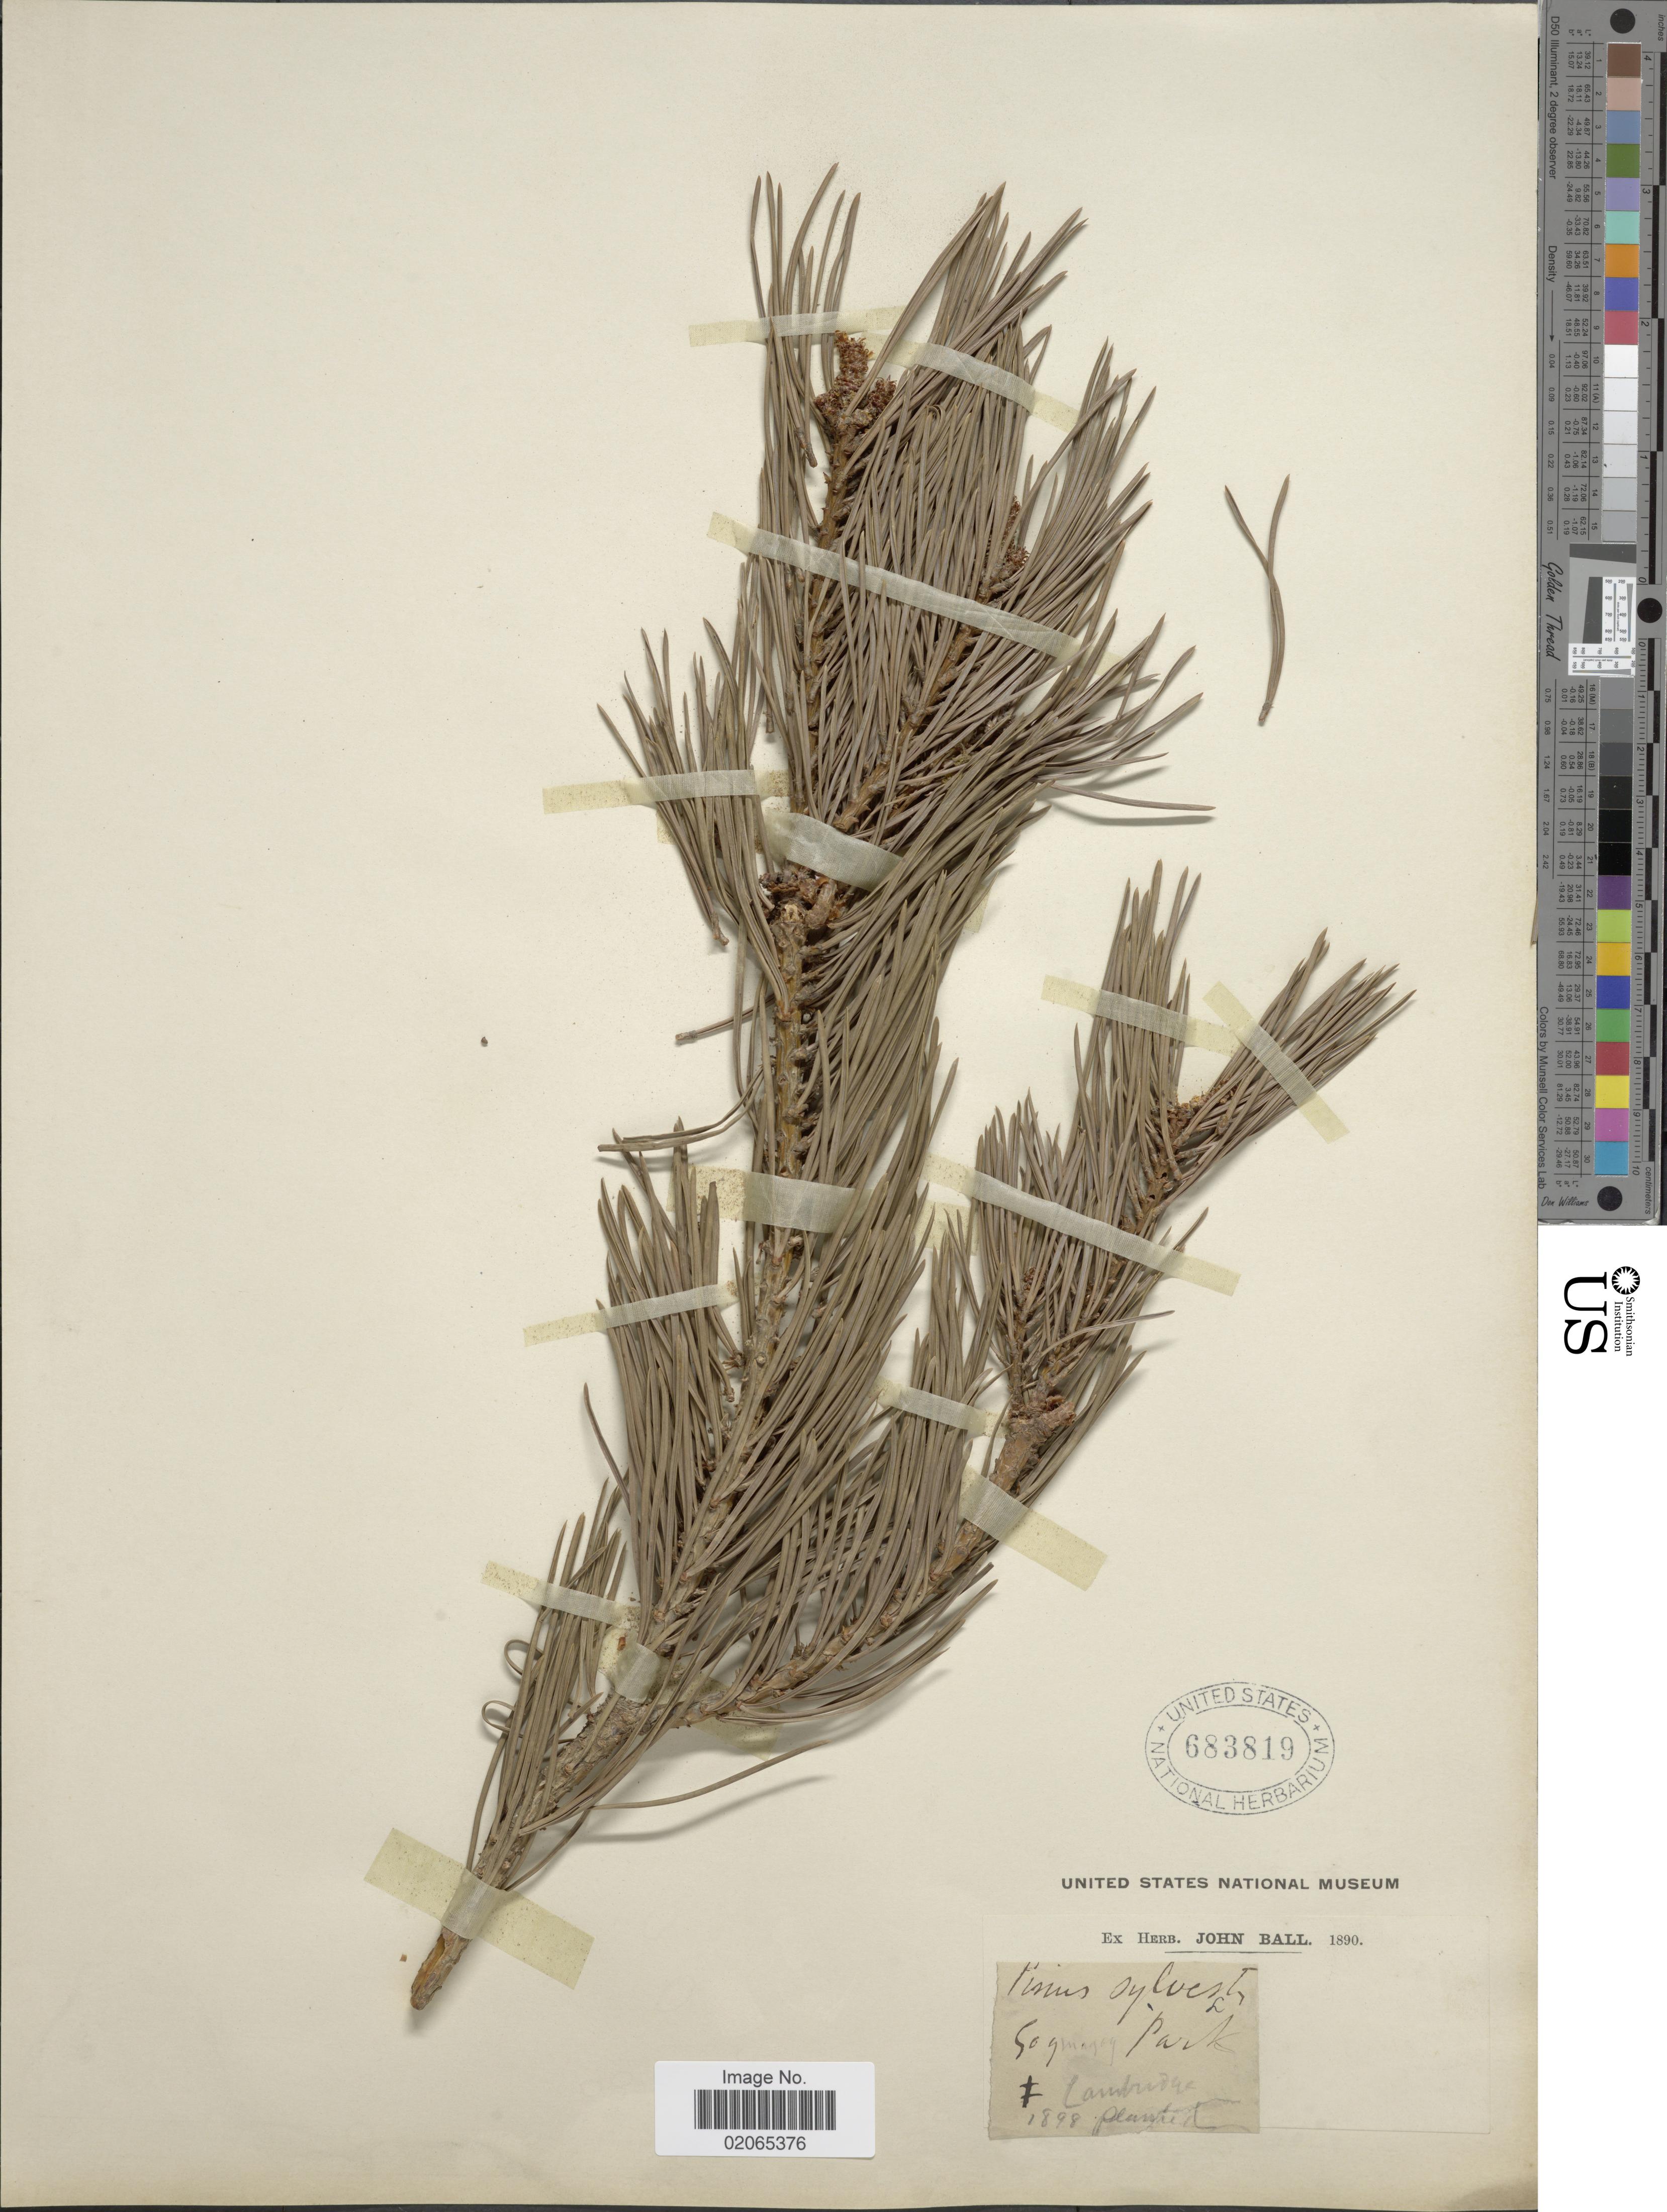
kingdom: Plantae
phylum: Tracheophyta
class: Pinopsida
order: Pinales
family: Pinaceae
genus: Pinus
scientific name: Pinus sylvestris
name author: L.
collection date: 1898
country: United Kingdom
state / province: England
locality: Gog Magog Park, Cambridge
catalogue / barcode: US 683819